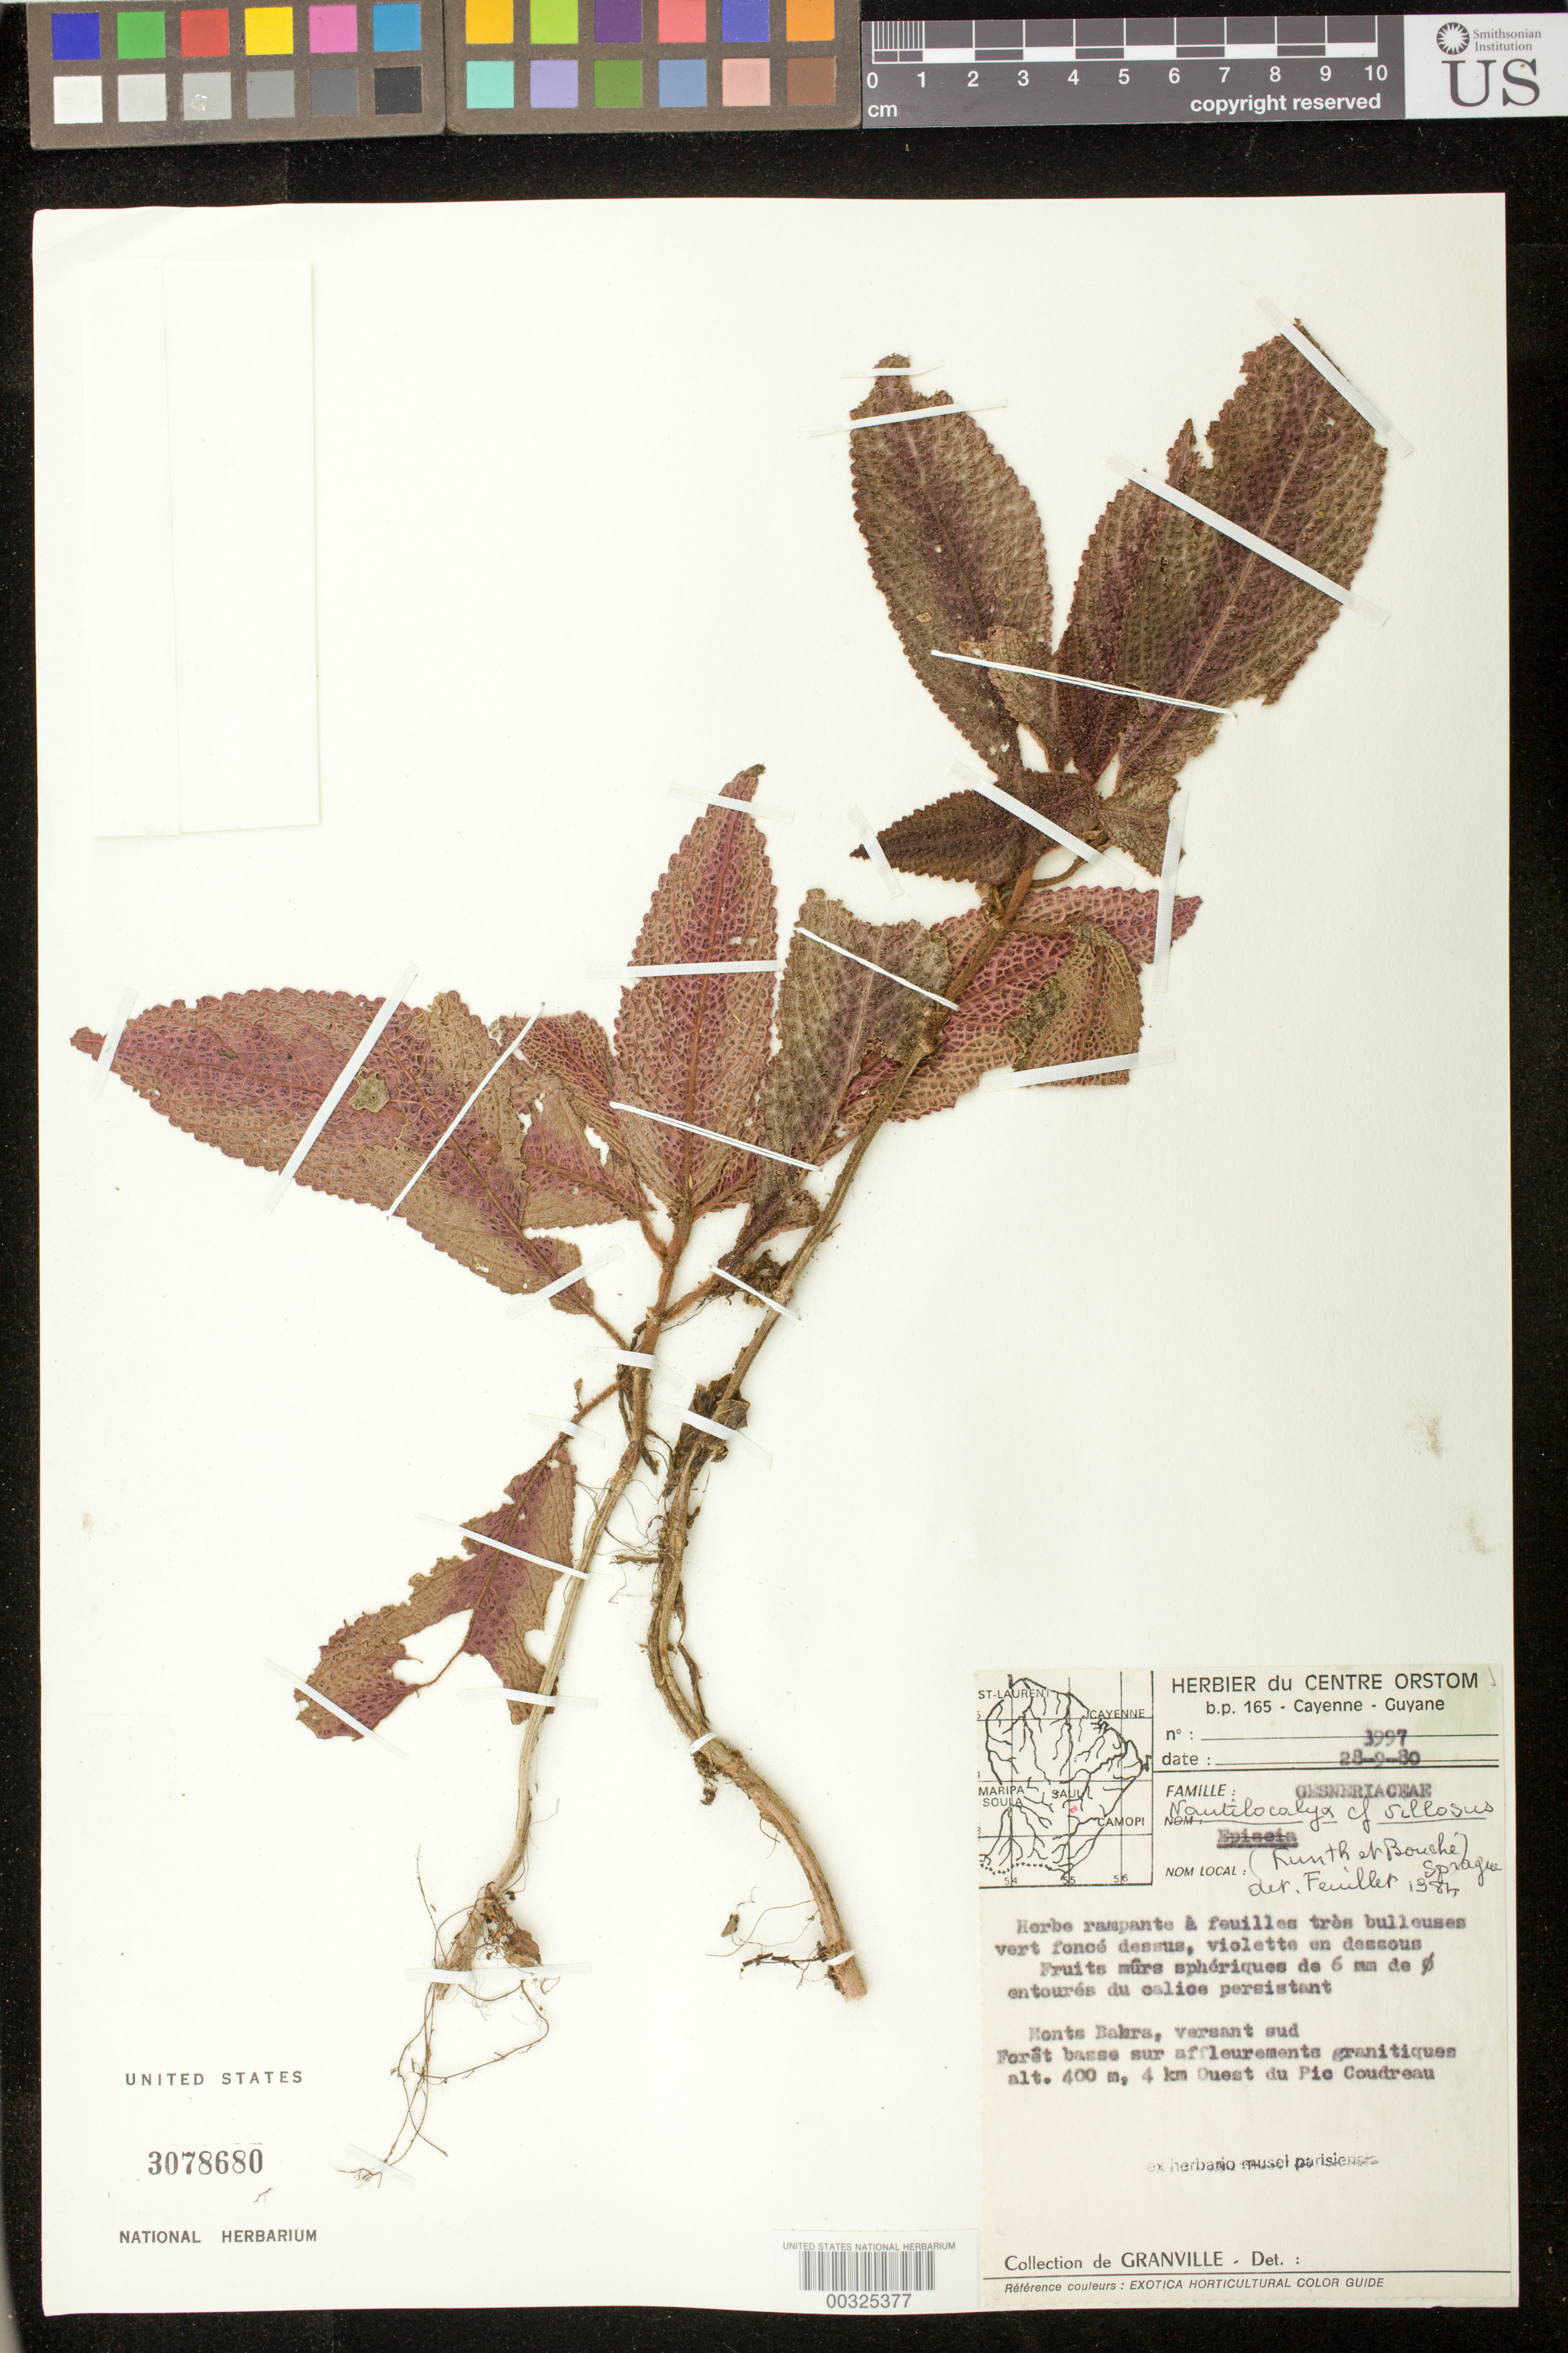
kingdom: Plantae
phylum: Tracheophyta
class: Magnoliopsida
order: Lamiales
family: Gesneriaceae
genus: Nautilocalyx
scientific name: Nautilocalyx pictus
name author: (Hook.) Sprague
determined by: Skog, Laurence E.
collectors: J.-J. de Granville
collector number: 3997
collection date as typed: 28 Sep 1980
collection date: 1980-09-28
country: French Guiana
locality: Monts Bakra, versant sud, 4 km W du Pic Coudreau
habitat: Forêt basse sur affleurements granitiques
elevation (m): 400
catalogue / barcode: US 3078680